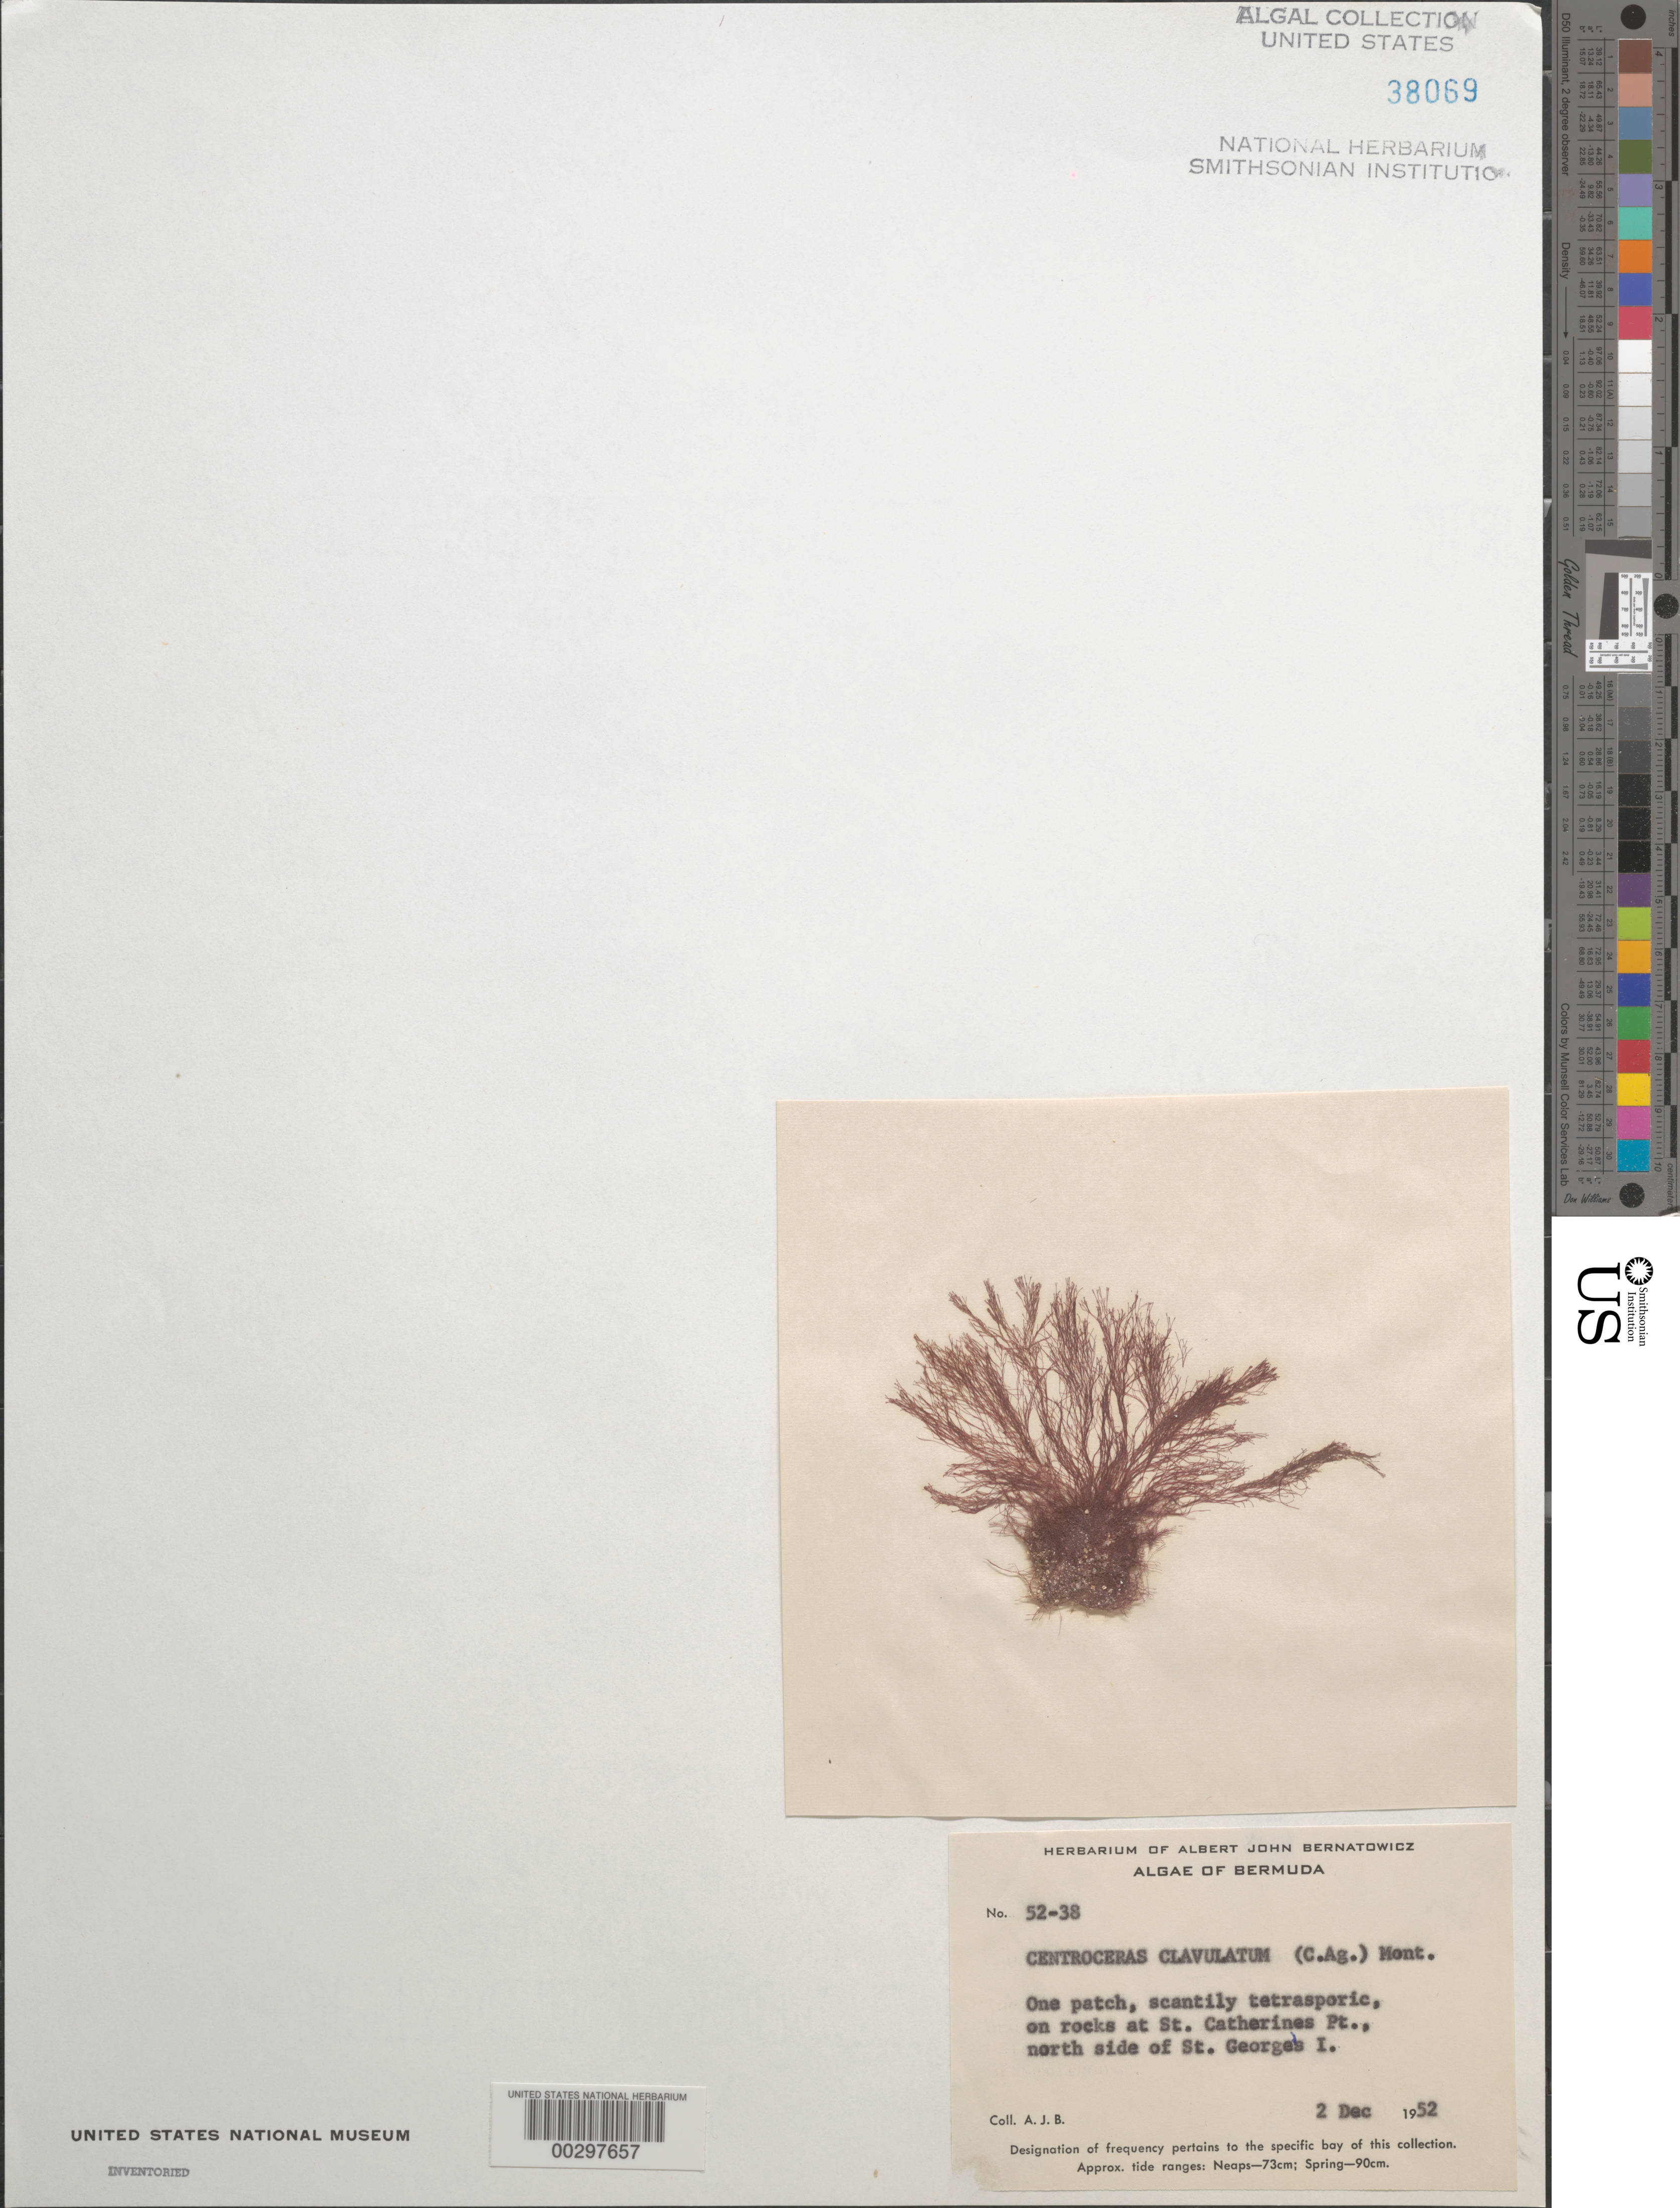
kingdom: Plantae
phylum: Rhodophyta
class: Florideophyceae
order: Ceramiales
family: Ceramiaceae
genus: Centroceras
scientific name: Centroceras clavulatum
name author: (C. Agardh) Mont.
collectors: A. Bernatowicz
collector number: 52-38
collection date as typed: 02 Dec 1952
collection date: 1952-12-02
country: Bermuda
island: St. George's Island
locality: St. Catherines Point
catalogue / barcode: US 38069